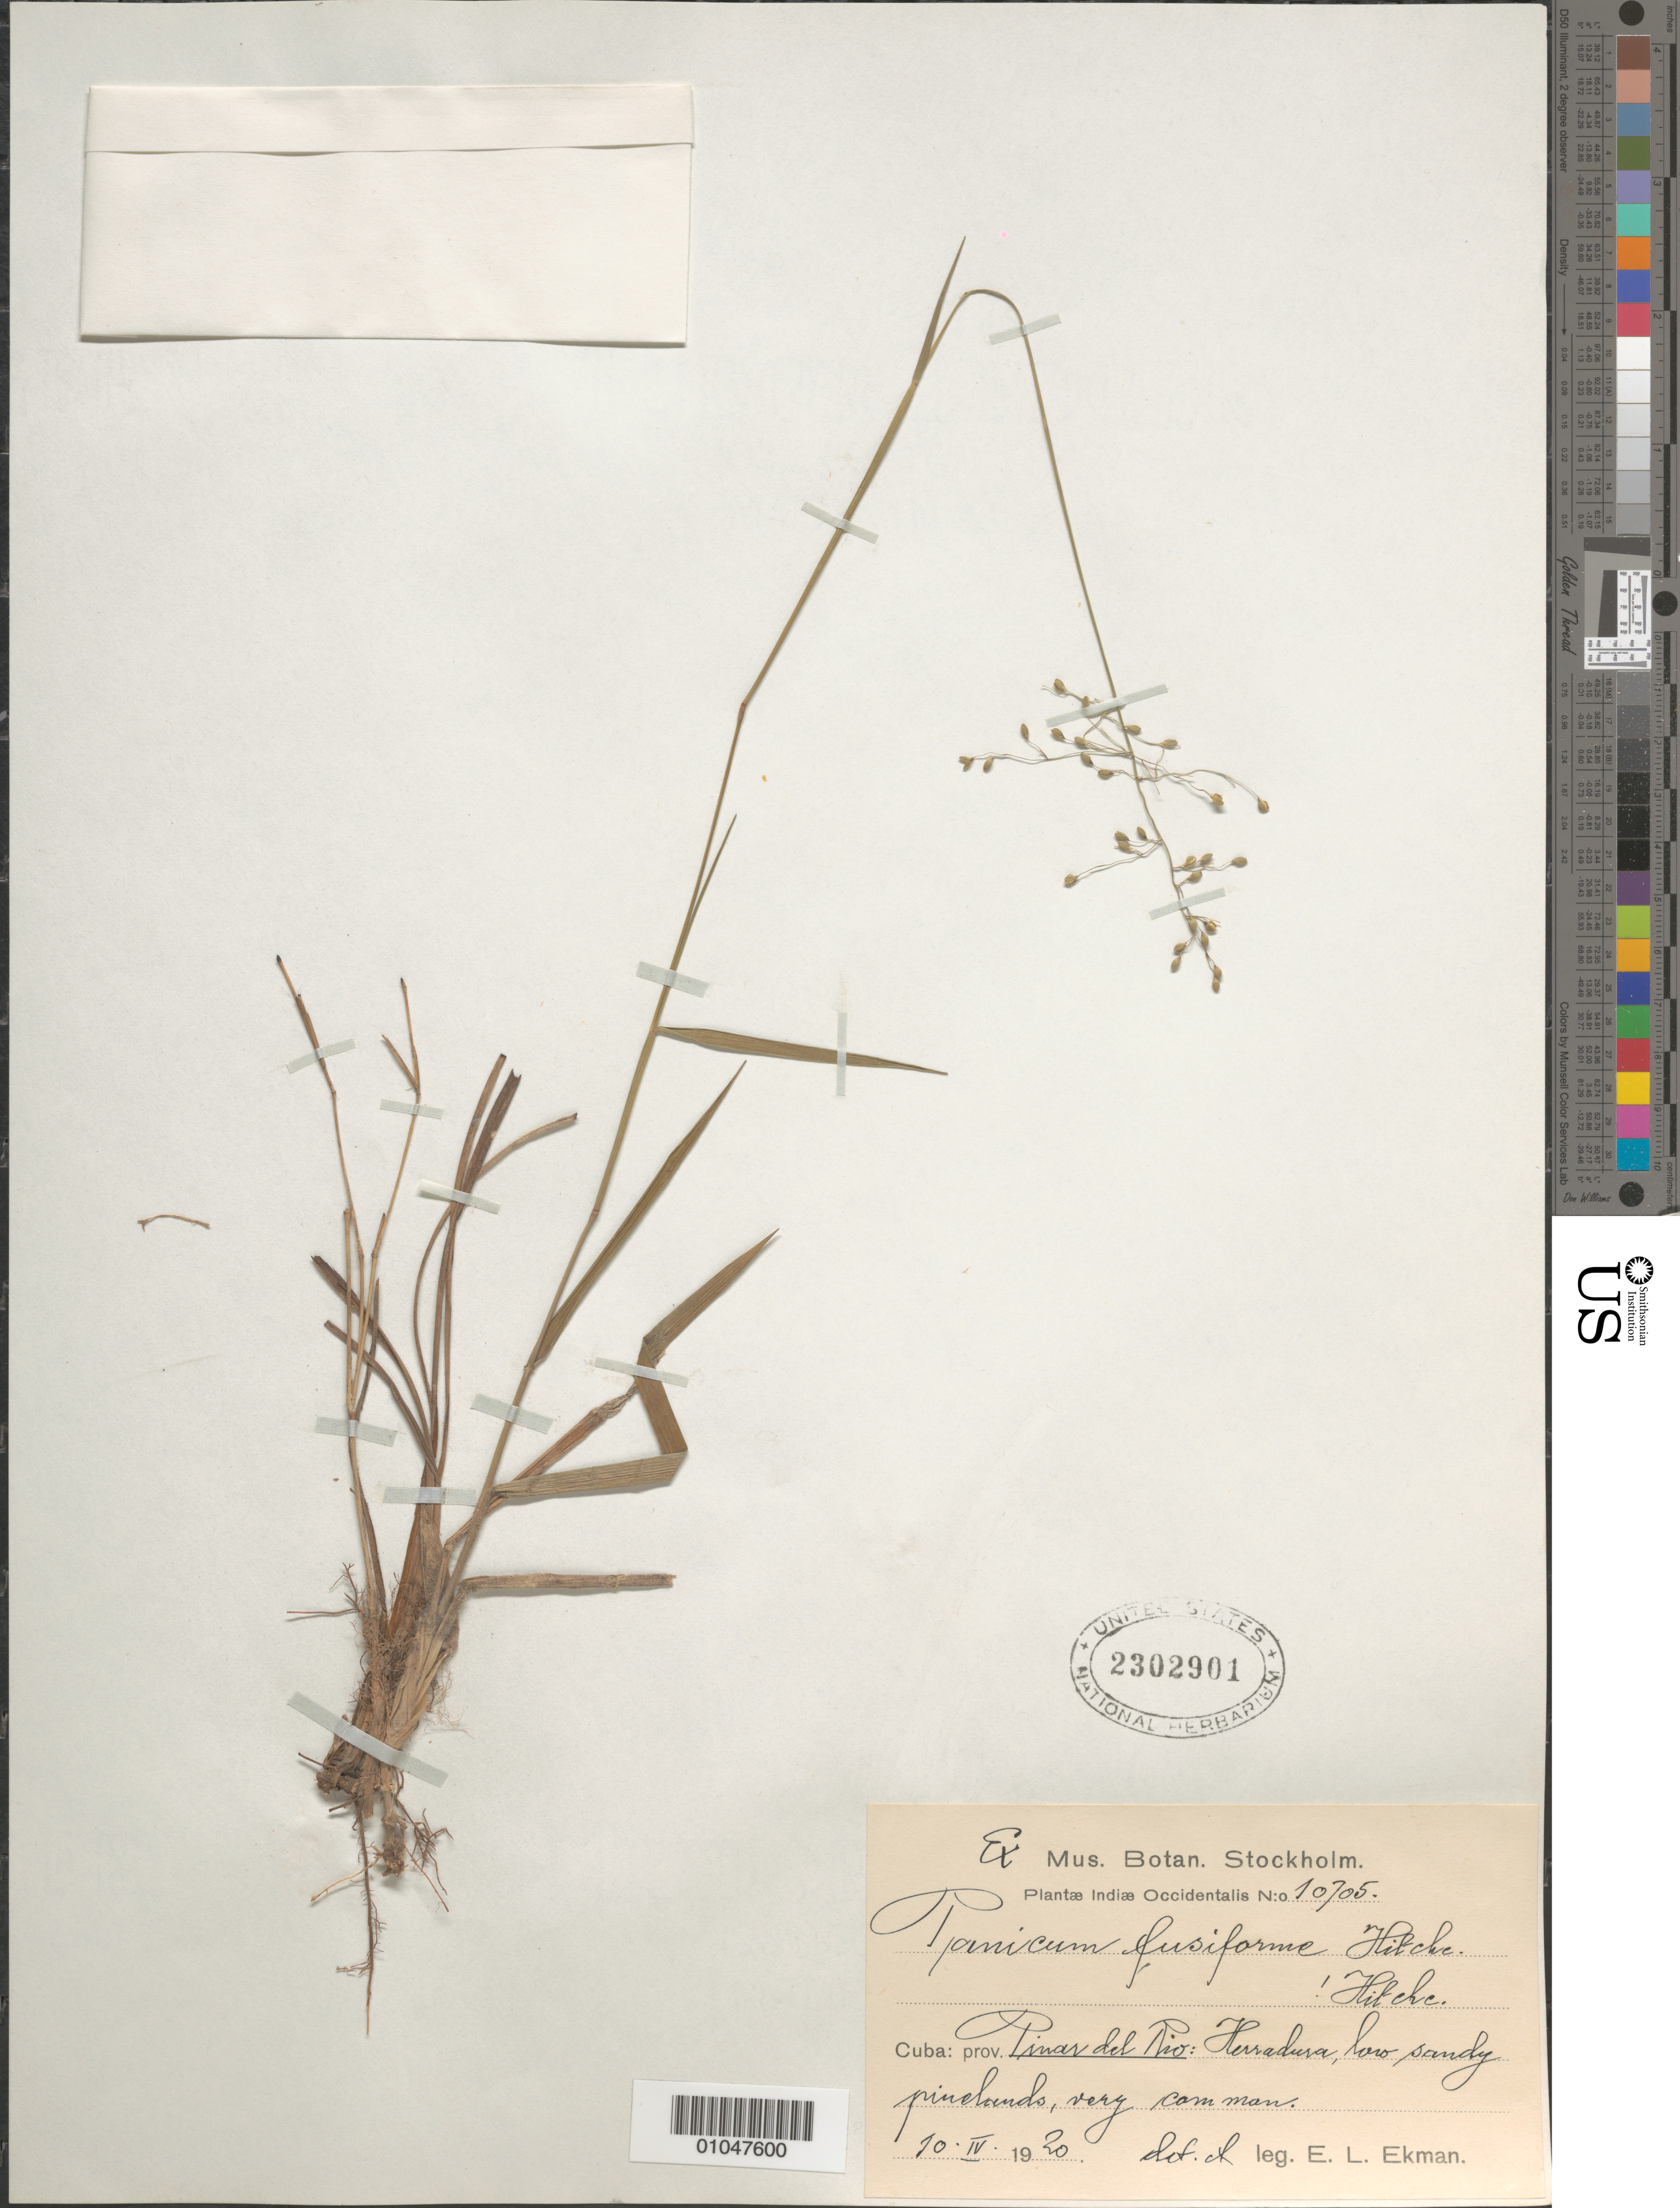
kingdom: Plantae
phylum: Tracheophyta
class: Liliopsida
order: Poales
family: Poaceae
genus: Panicum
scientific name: Panicum fusiforme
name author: Hitchc.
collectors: E. L. Ekman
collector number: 10705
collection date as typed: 10 May 1920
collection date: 1920-05-10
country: Cuba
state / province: Pinar del Rio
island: Cuba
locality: Herradura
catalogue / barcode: US 2302901